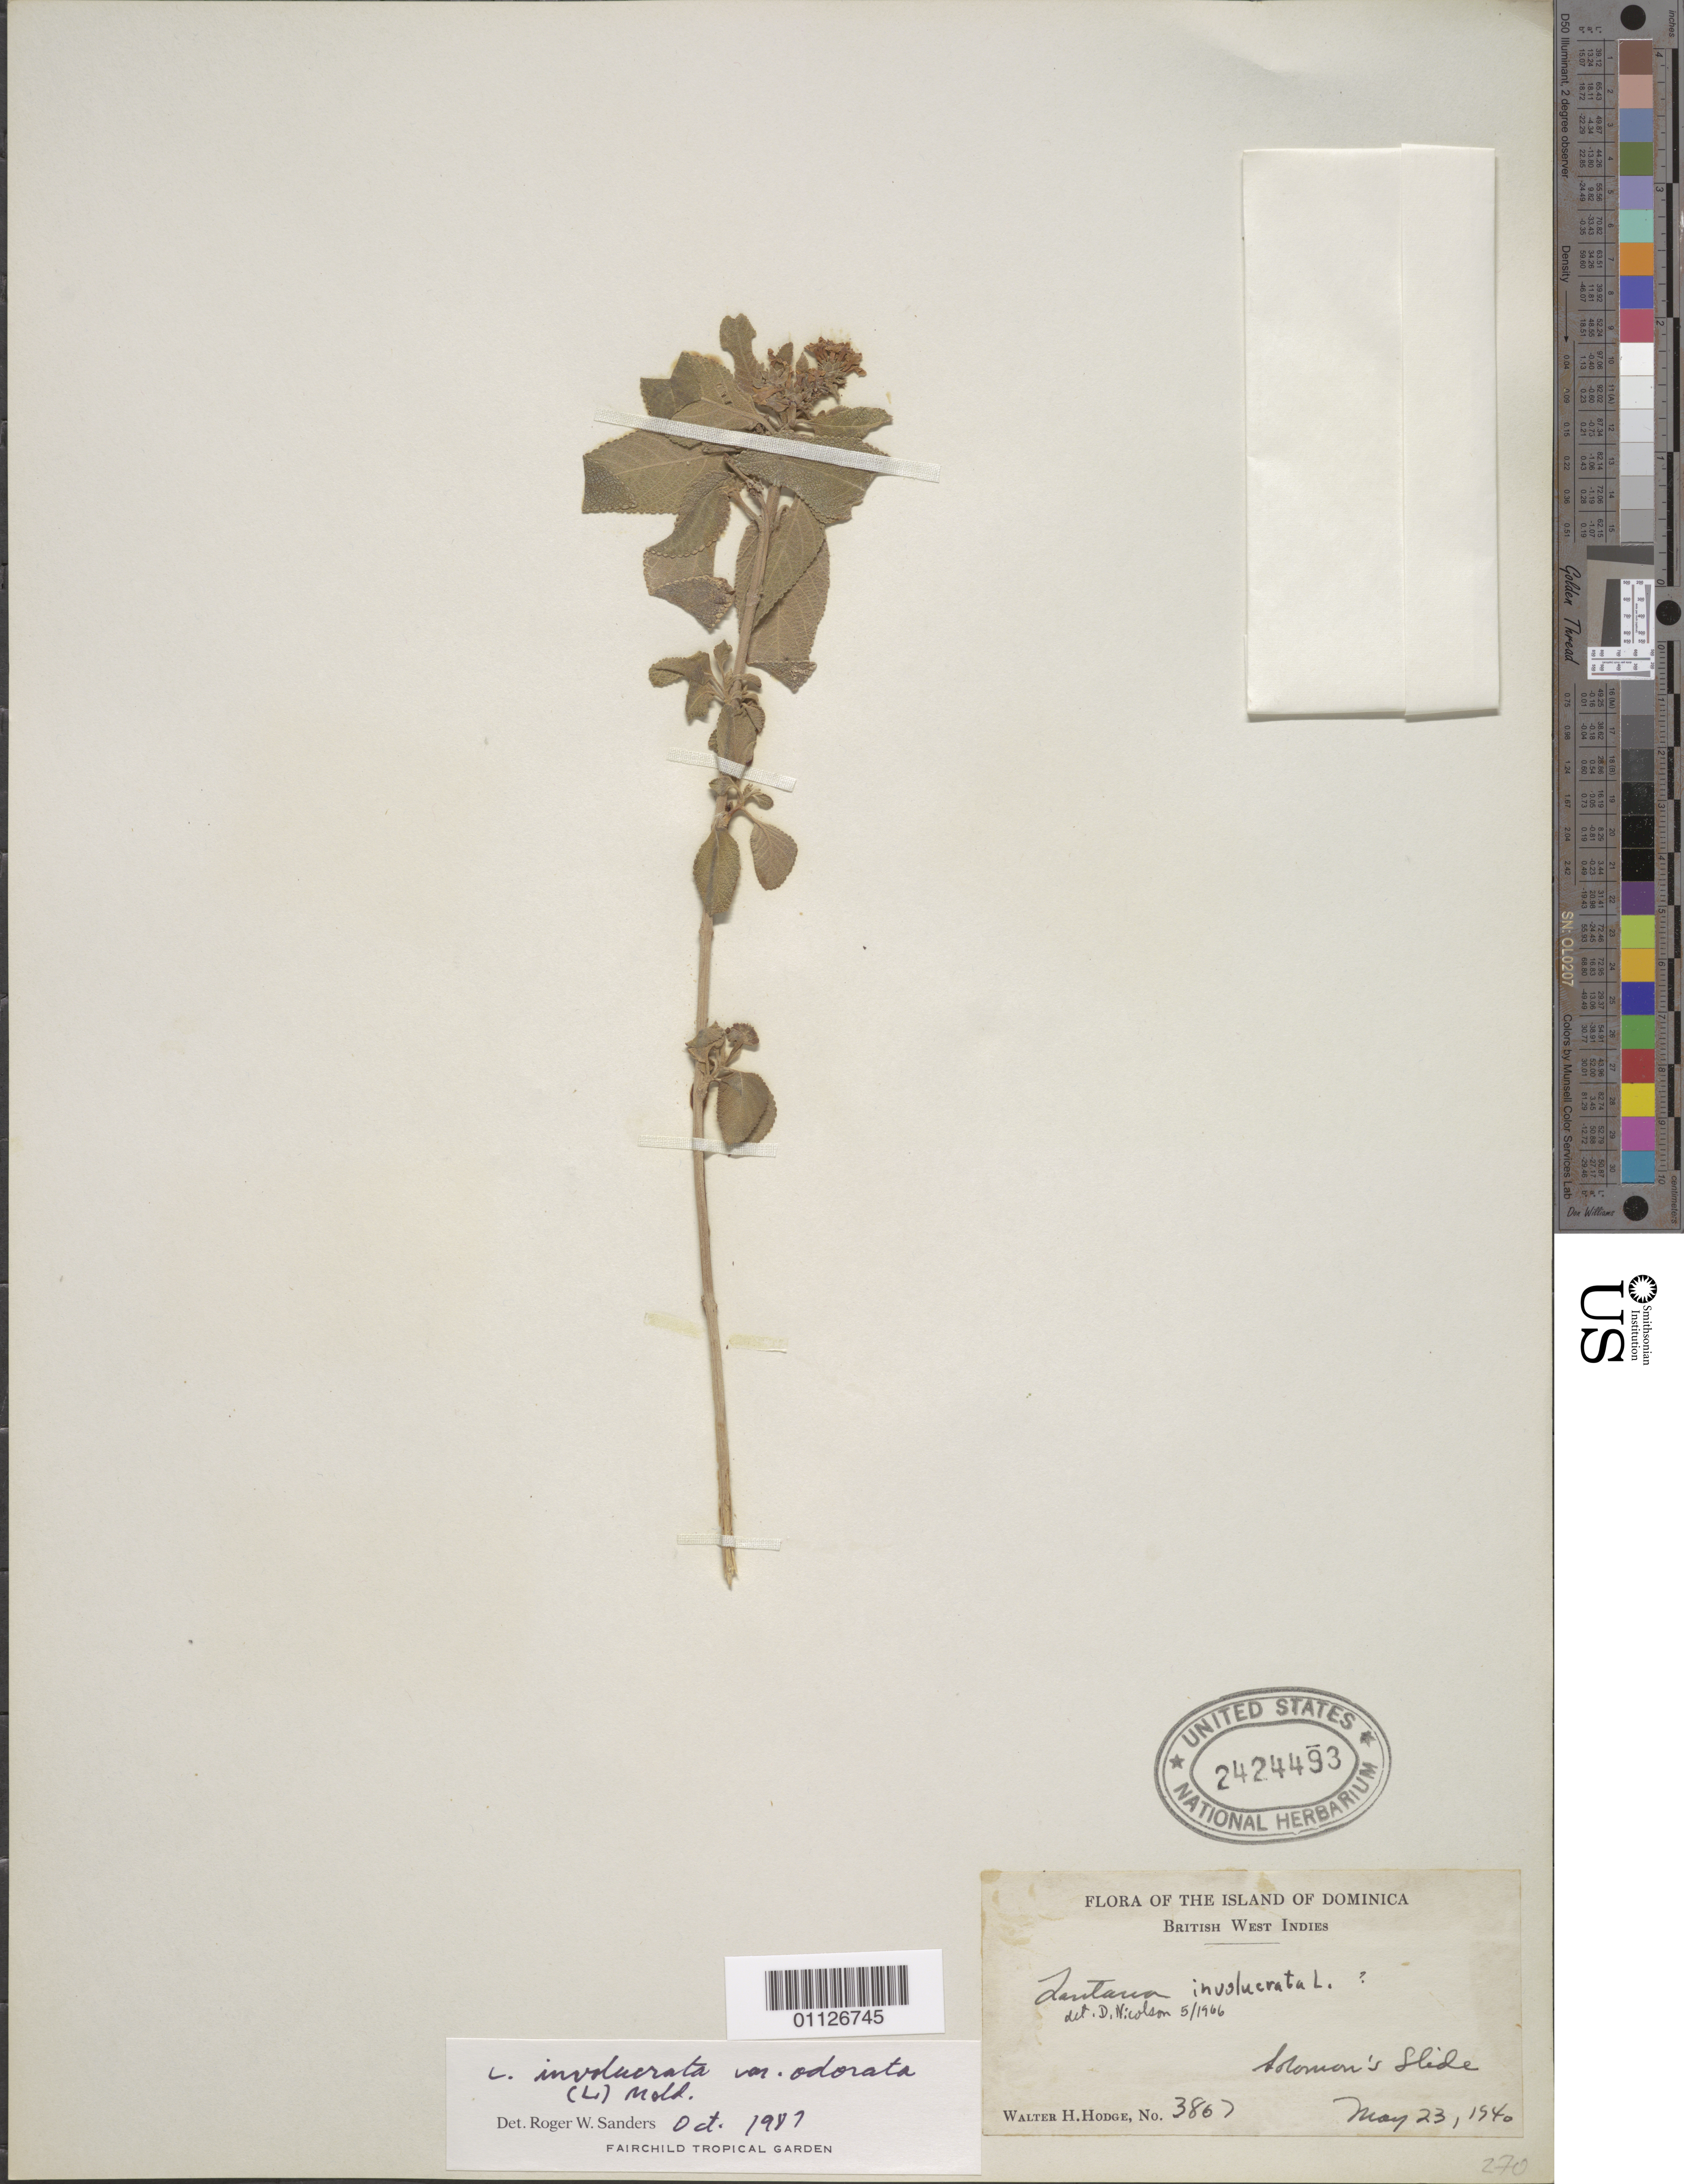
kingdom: Plantae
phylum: Tracheophyta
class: Magnoliopsida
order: Lamiales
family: Verbenaceae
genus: Lantana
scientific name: Lantana involucrata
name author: L.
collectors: W. Hodge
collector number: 3867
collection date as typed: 23 May 1940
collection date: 1940-05-23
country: Dominica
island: Dominica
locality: Solomon's Slide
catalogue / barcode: US 2424493